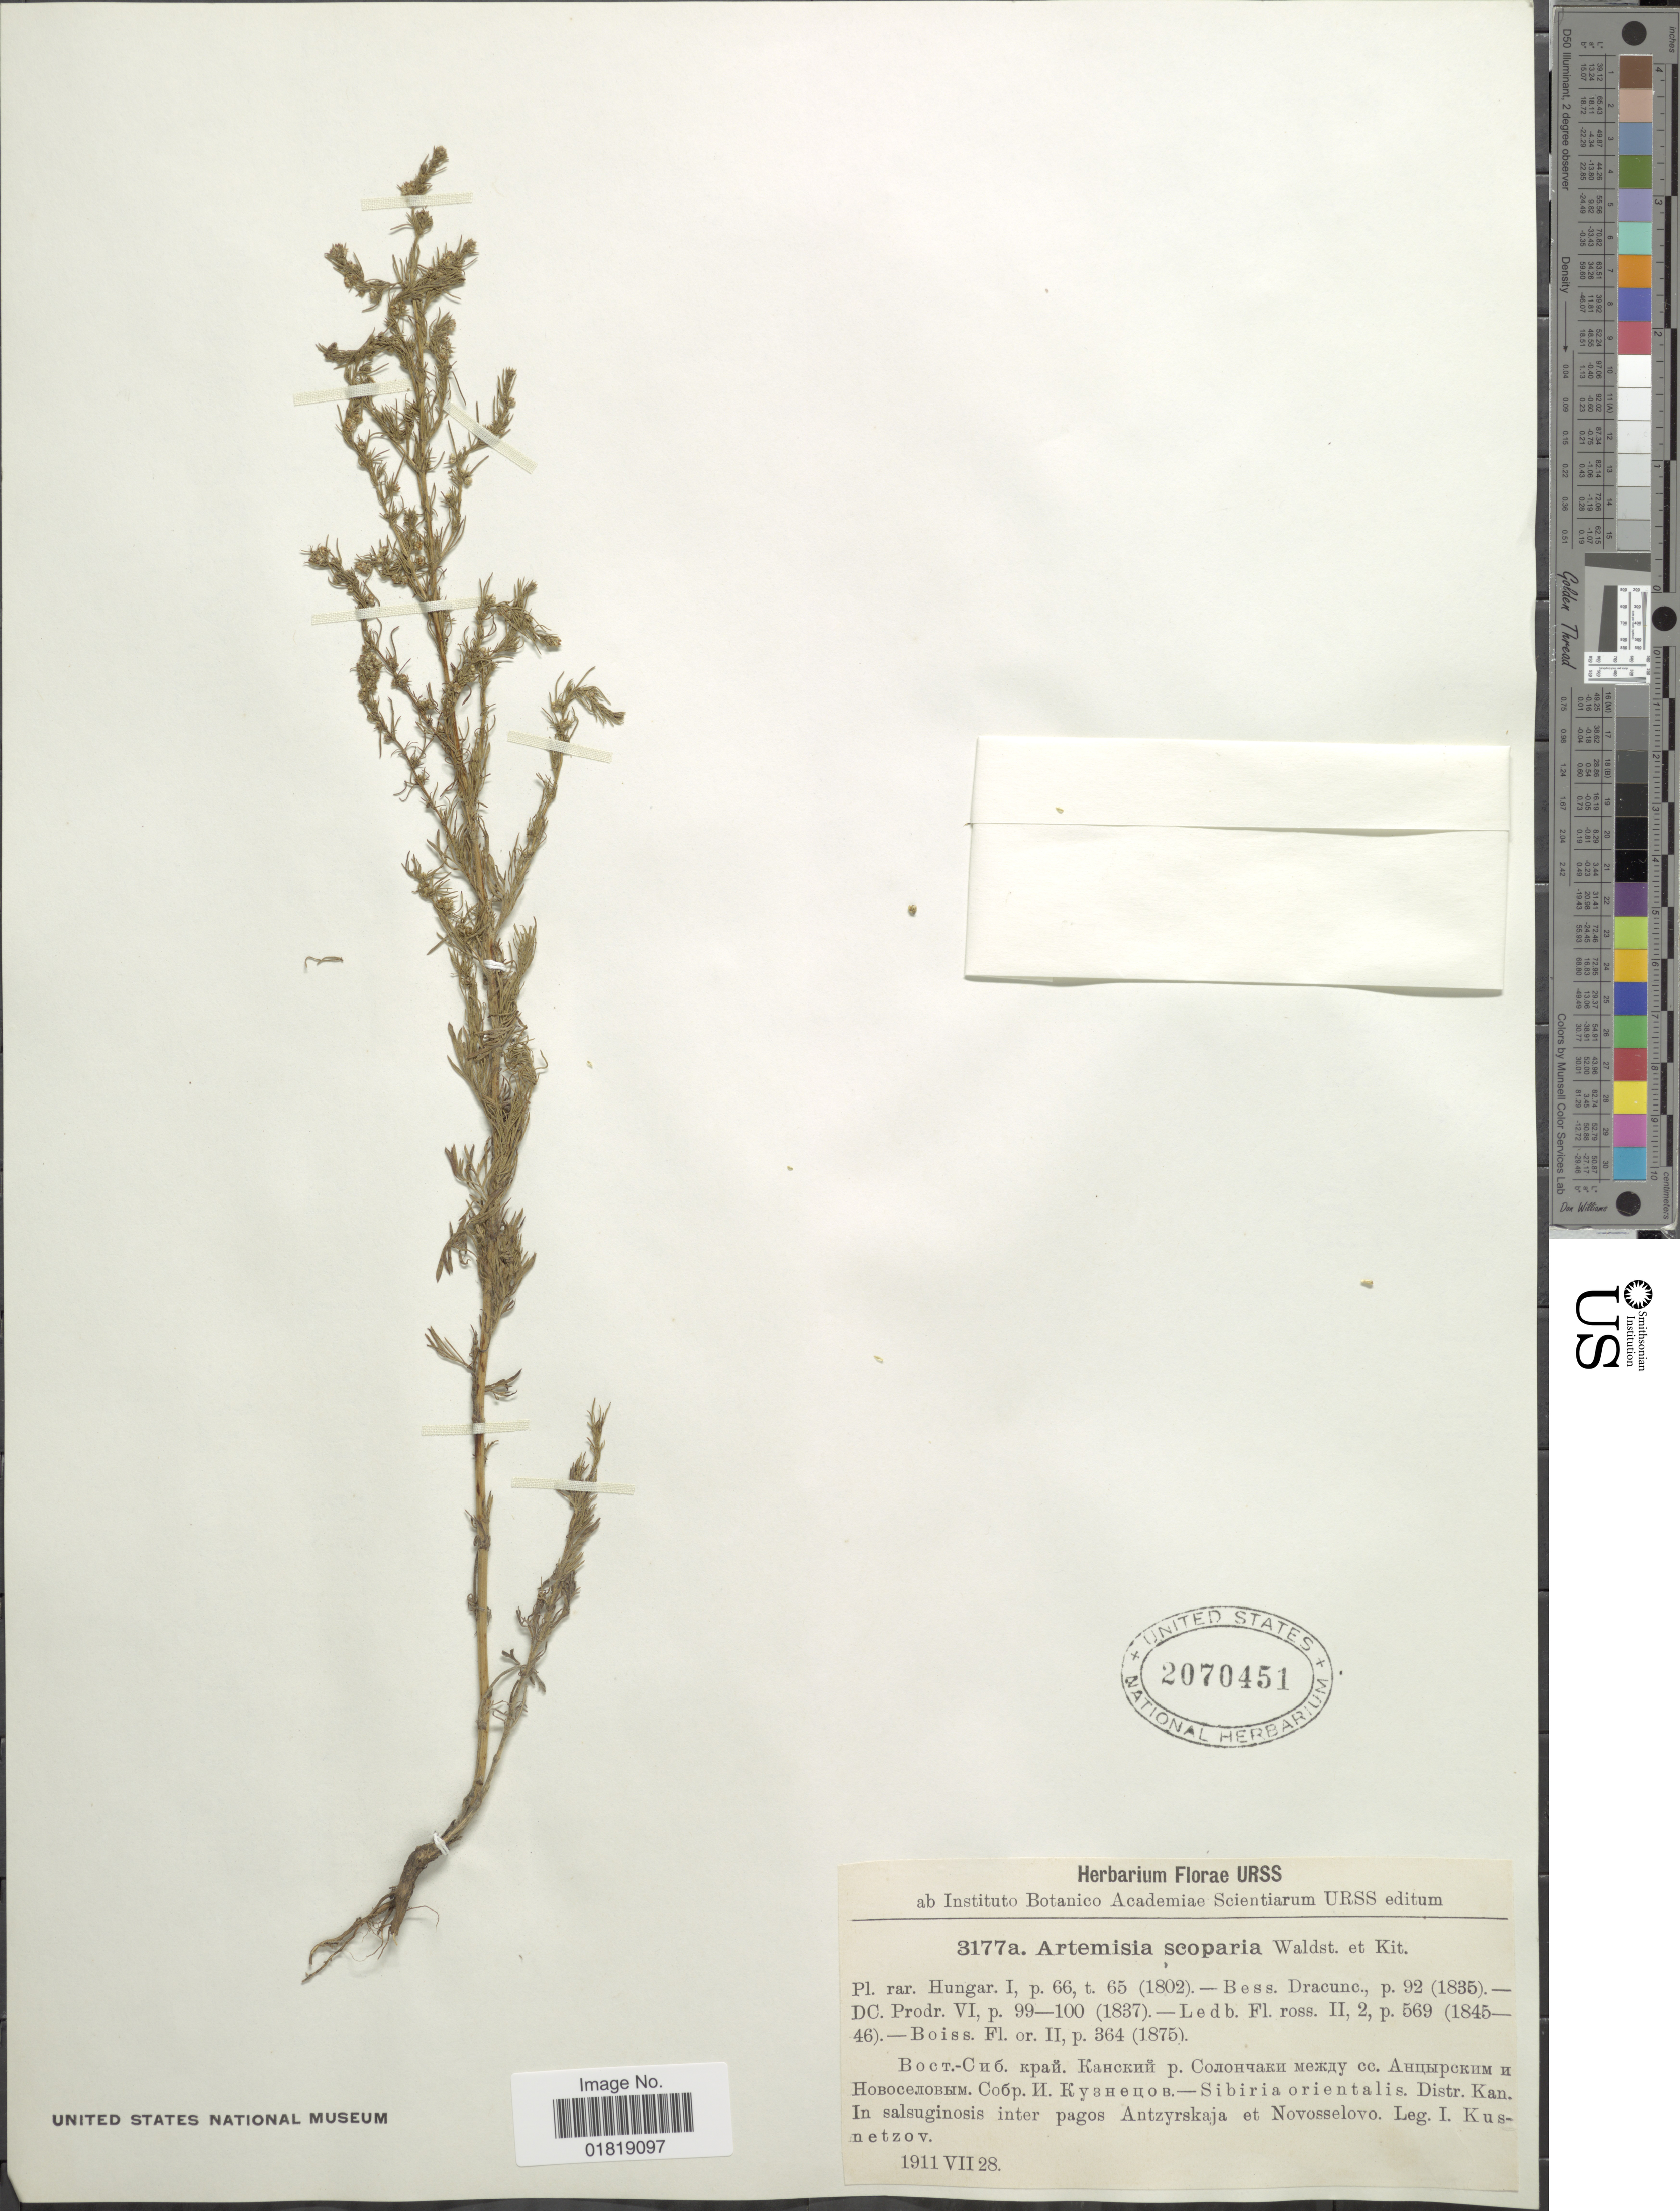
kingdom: Plantae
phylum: Tracheophyta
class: Magnoliopsida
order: Asterales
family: Asteraceae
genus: Artemisia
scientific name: Artemisia scoparia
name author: Waldst. & Kit.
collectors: N. Kusnetzov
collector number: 3177a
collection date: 1911-07-28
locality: Sibiria orientalis, Distr. Kan, in salsuginosis inter pagos Antzyrskaja et Novosselovo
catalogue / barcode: US 2070451